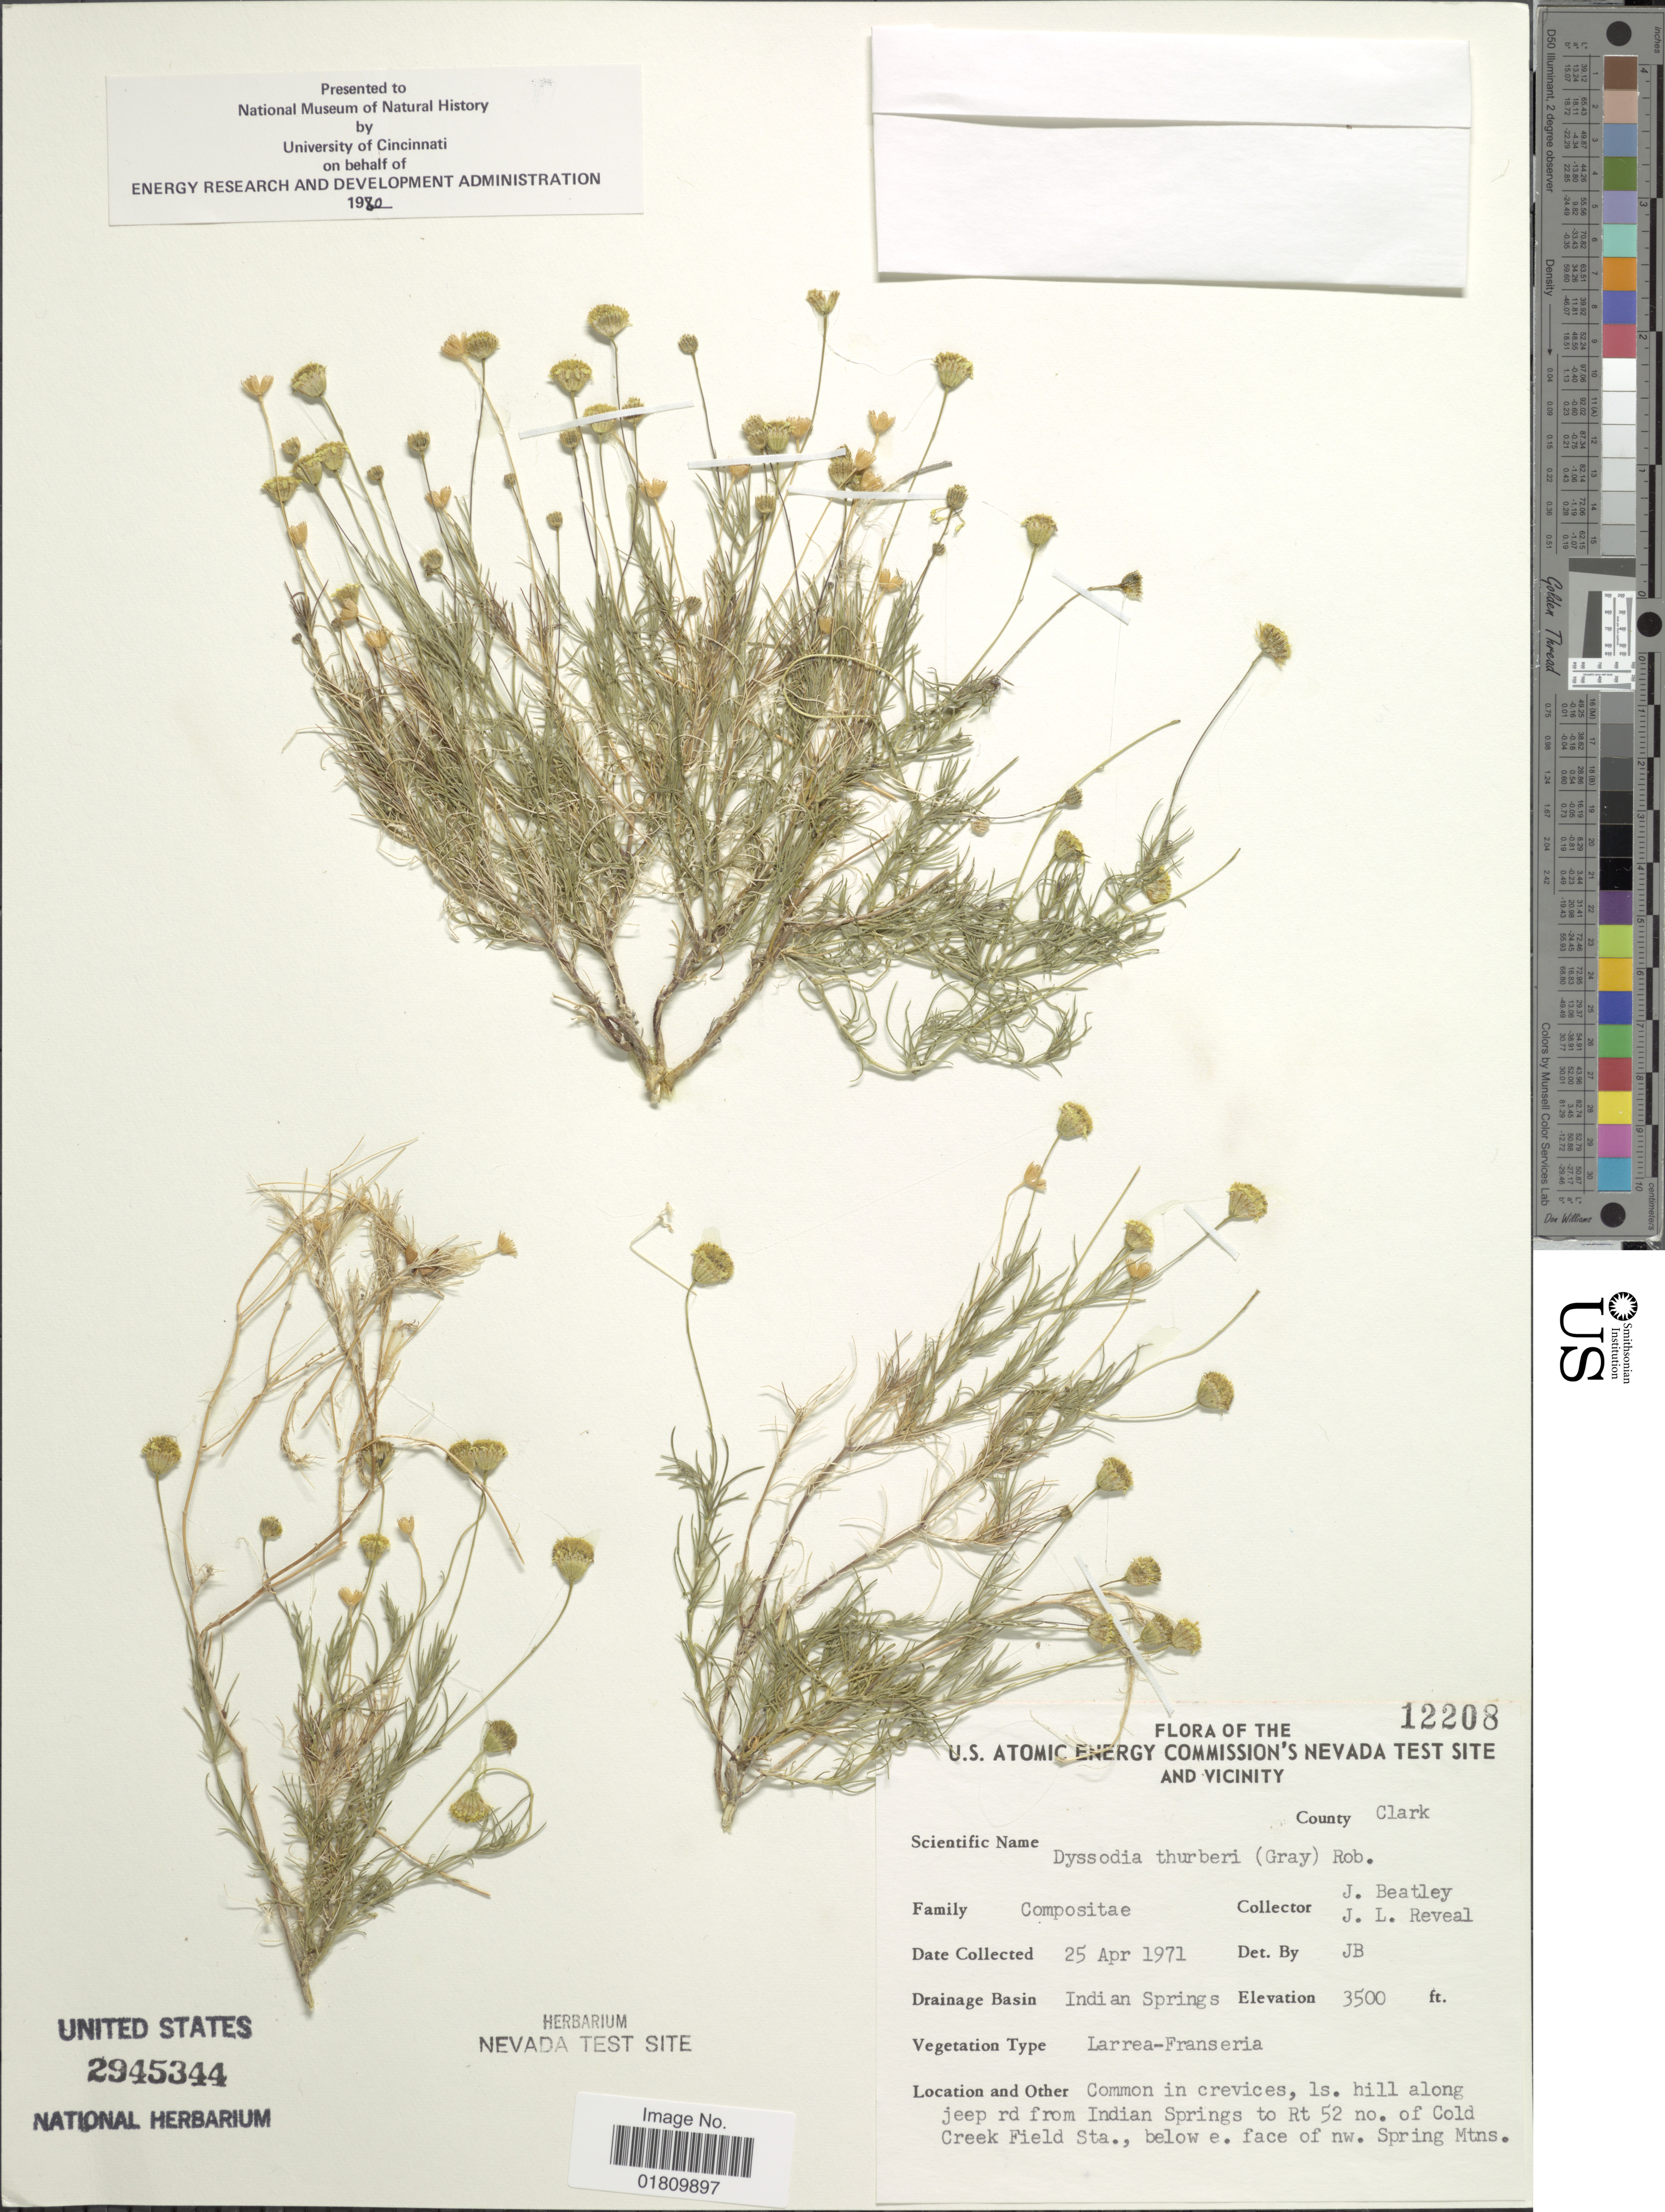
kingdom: Plantae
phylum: Tracheophyta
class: Magnoliopsida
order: Asterales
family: Asteraceae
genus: Thymophylla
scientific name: Thymophylla pentachaeta var. belenidium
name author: (DC.) Strother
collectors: J. C. Beatley & J. L. Reveal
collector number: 12208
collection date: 1971-04-25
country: United States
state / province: Nevada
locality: U.S. Atomic Energy Commision's Nevada Test Site and Vicinity, County Clark, Indian Springs, common on crevices. ls. hills along jeep rd from Indian Springs to Rt 52 no. of Cold Creek Field Sta., below e. face of nw. Spring Mtns.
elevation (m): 1067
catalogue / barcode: US 2945344